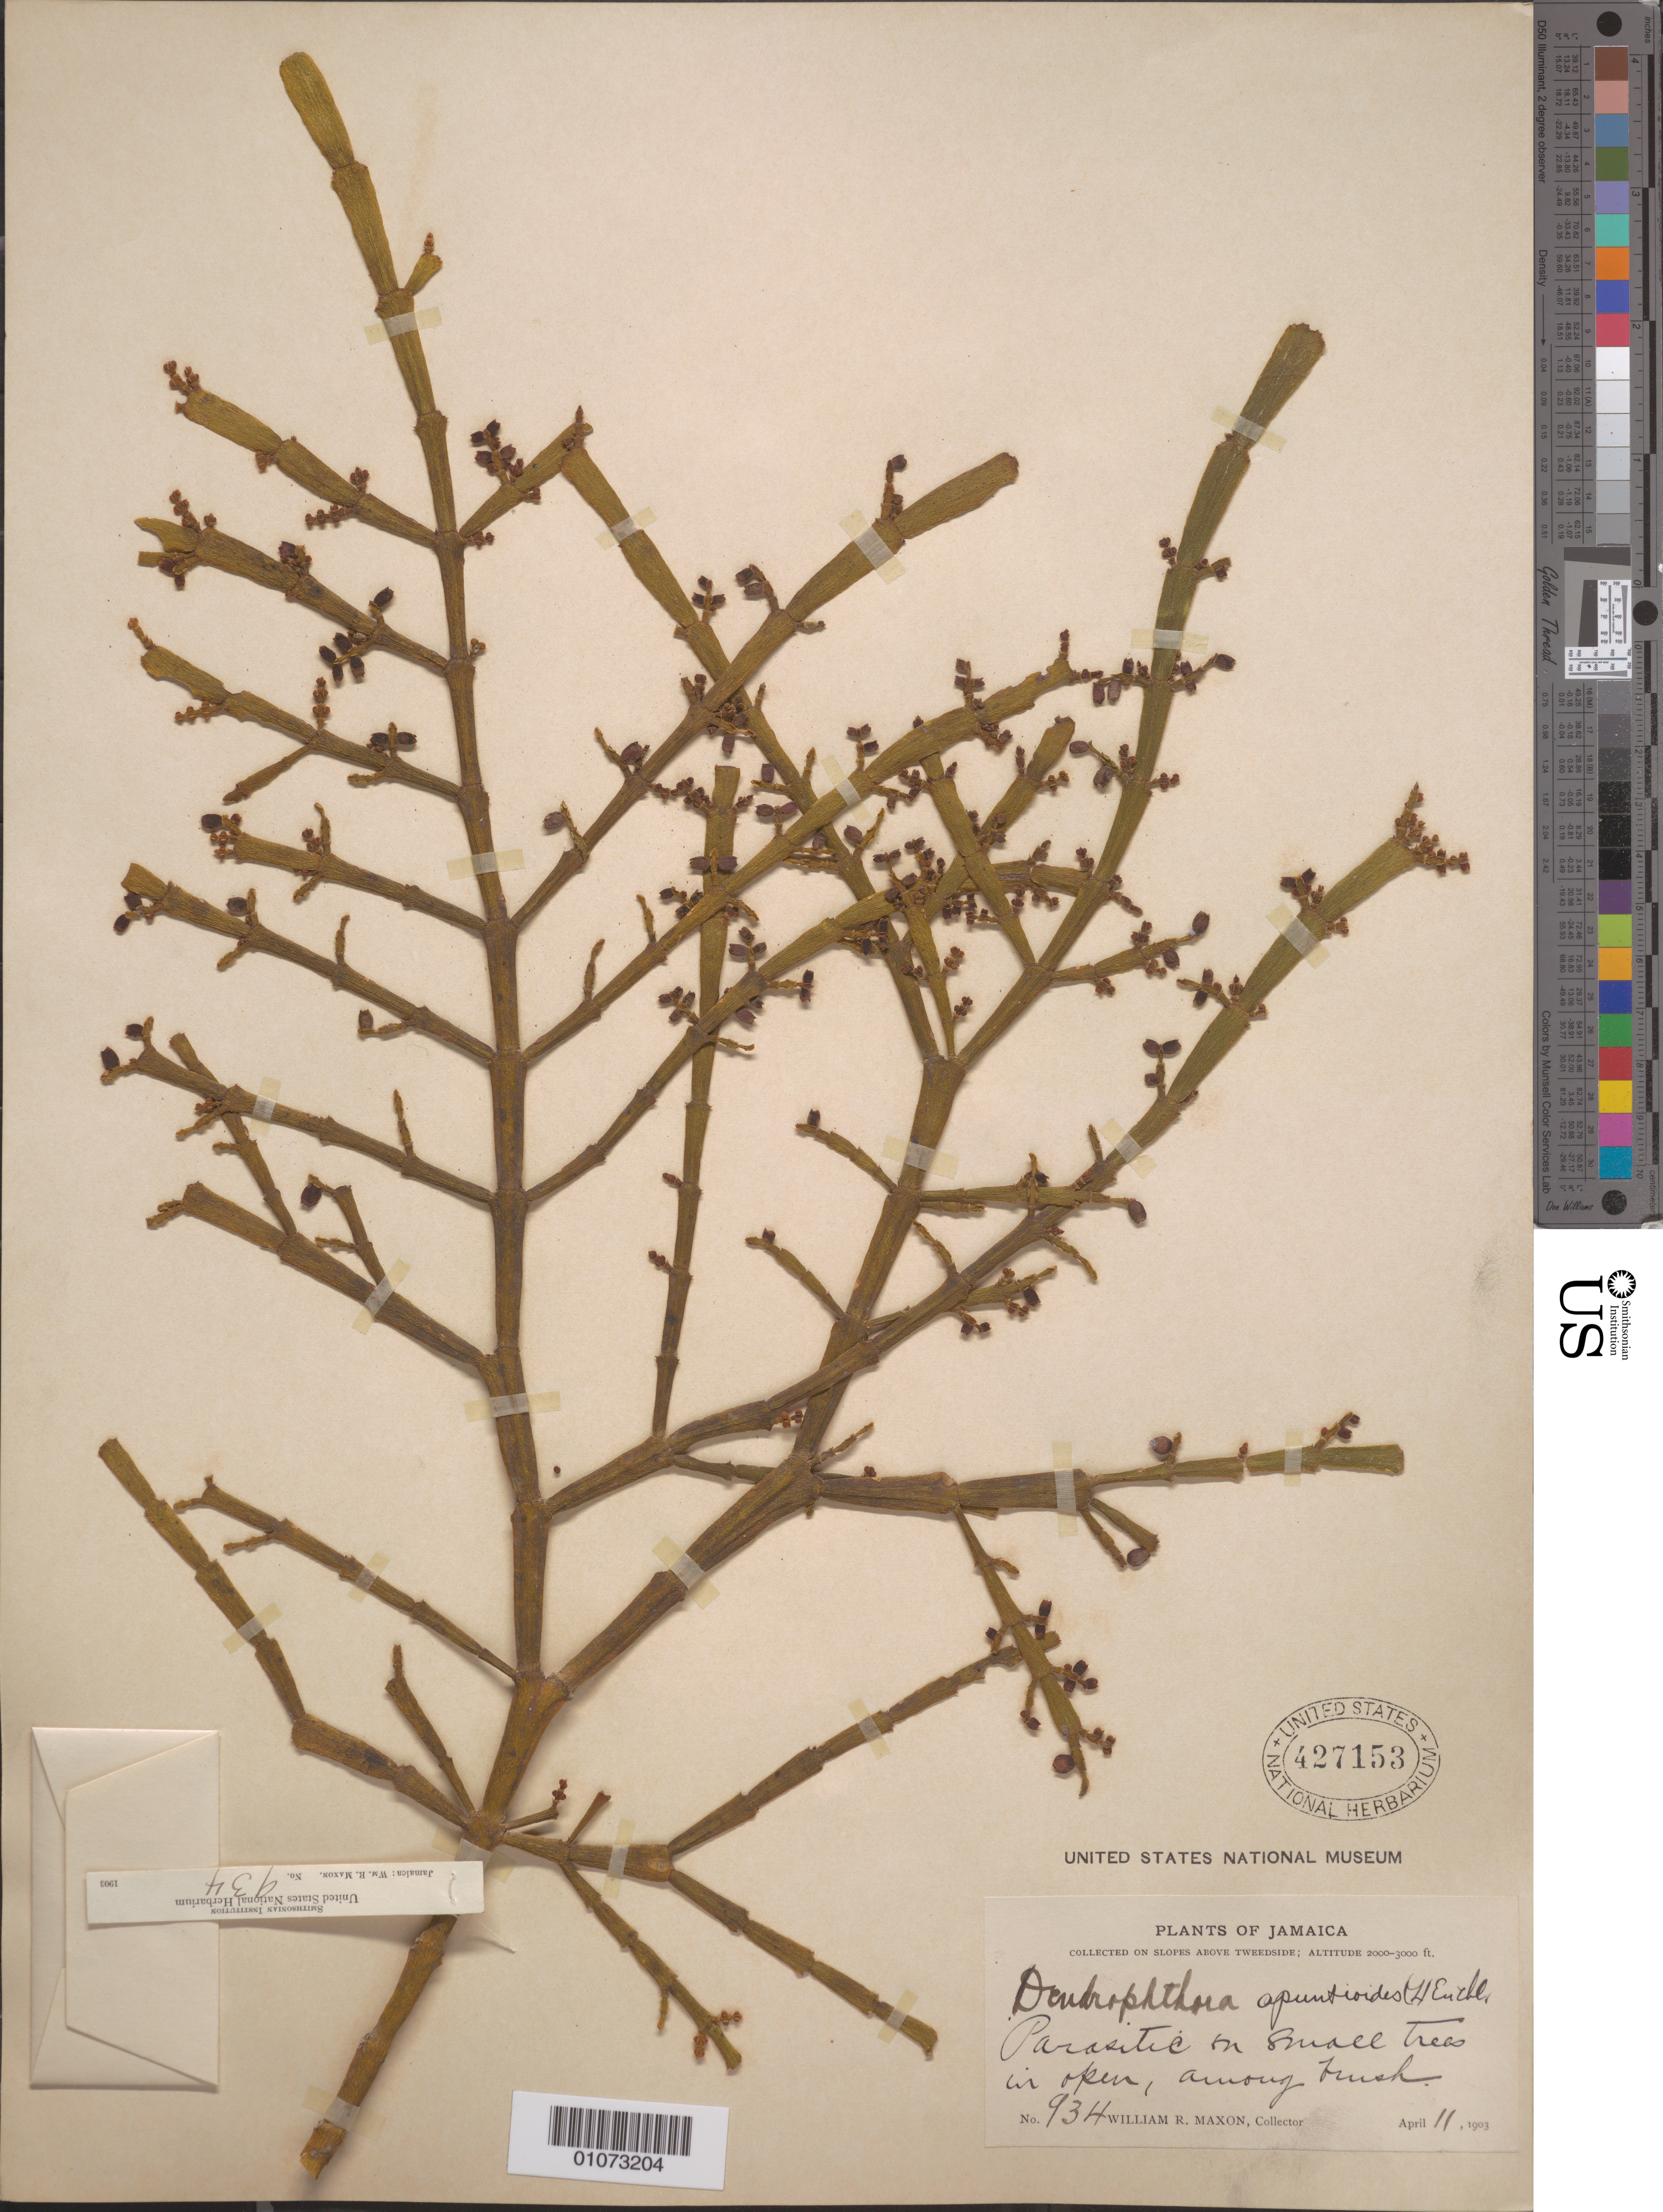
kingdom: Plantae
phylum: Tracheophyta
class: Magnoliopsida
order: Santalales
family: Viscaceae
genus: Dendrophthora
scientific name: Dendrophthora opuntioides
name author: (L.) Eichler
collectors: W. R. Maxon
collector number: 934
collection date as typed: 11 Apr 1903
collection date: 1903-04-11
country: Jamaica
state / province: Clarendon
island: Jamaica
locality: Collected on slopes above Tweedside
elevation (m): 610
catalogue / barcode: US 427153